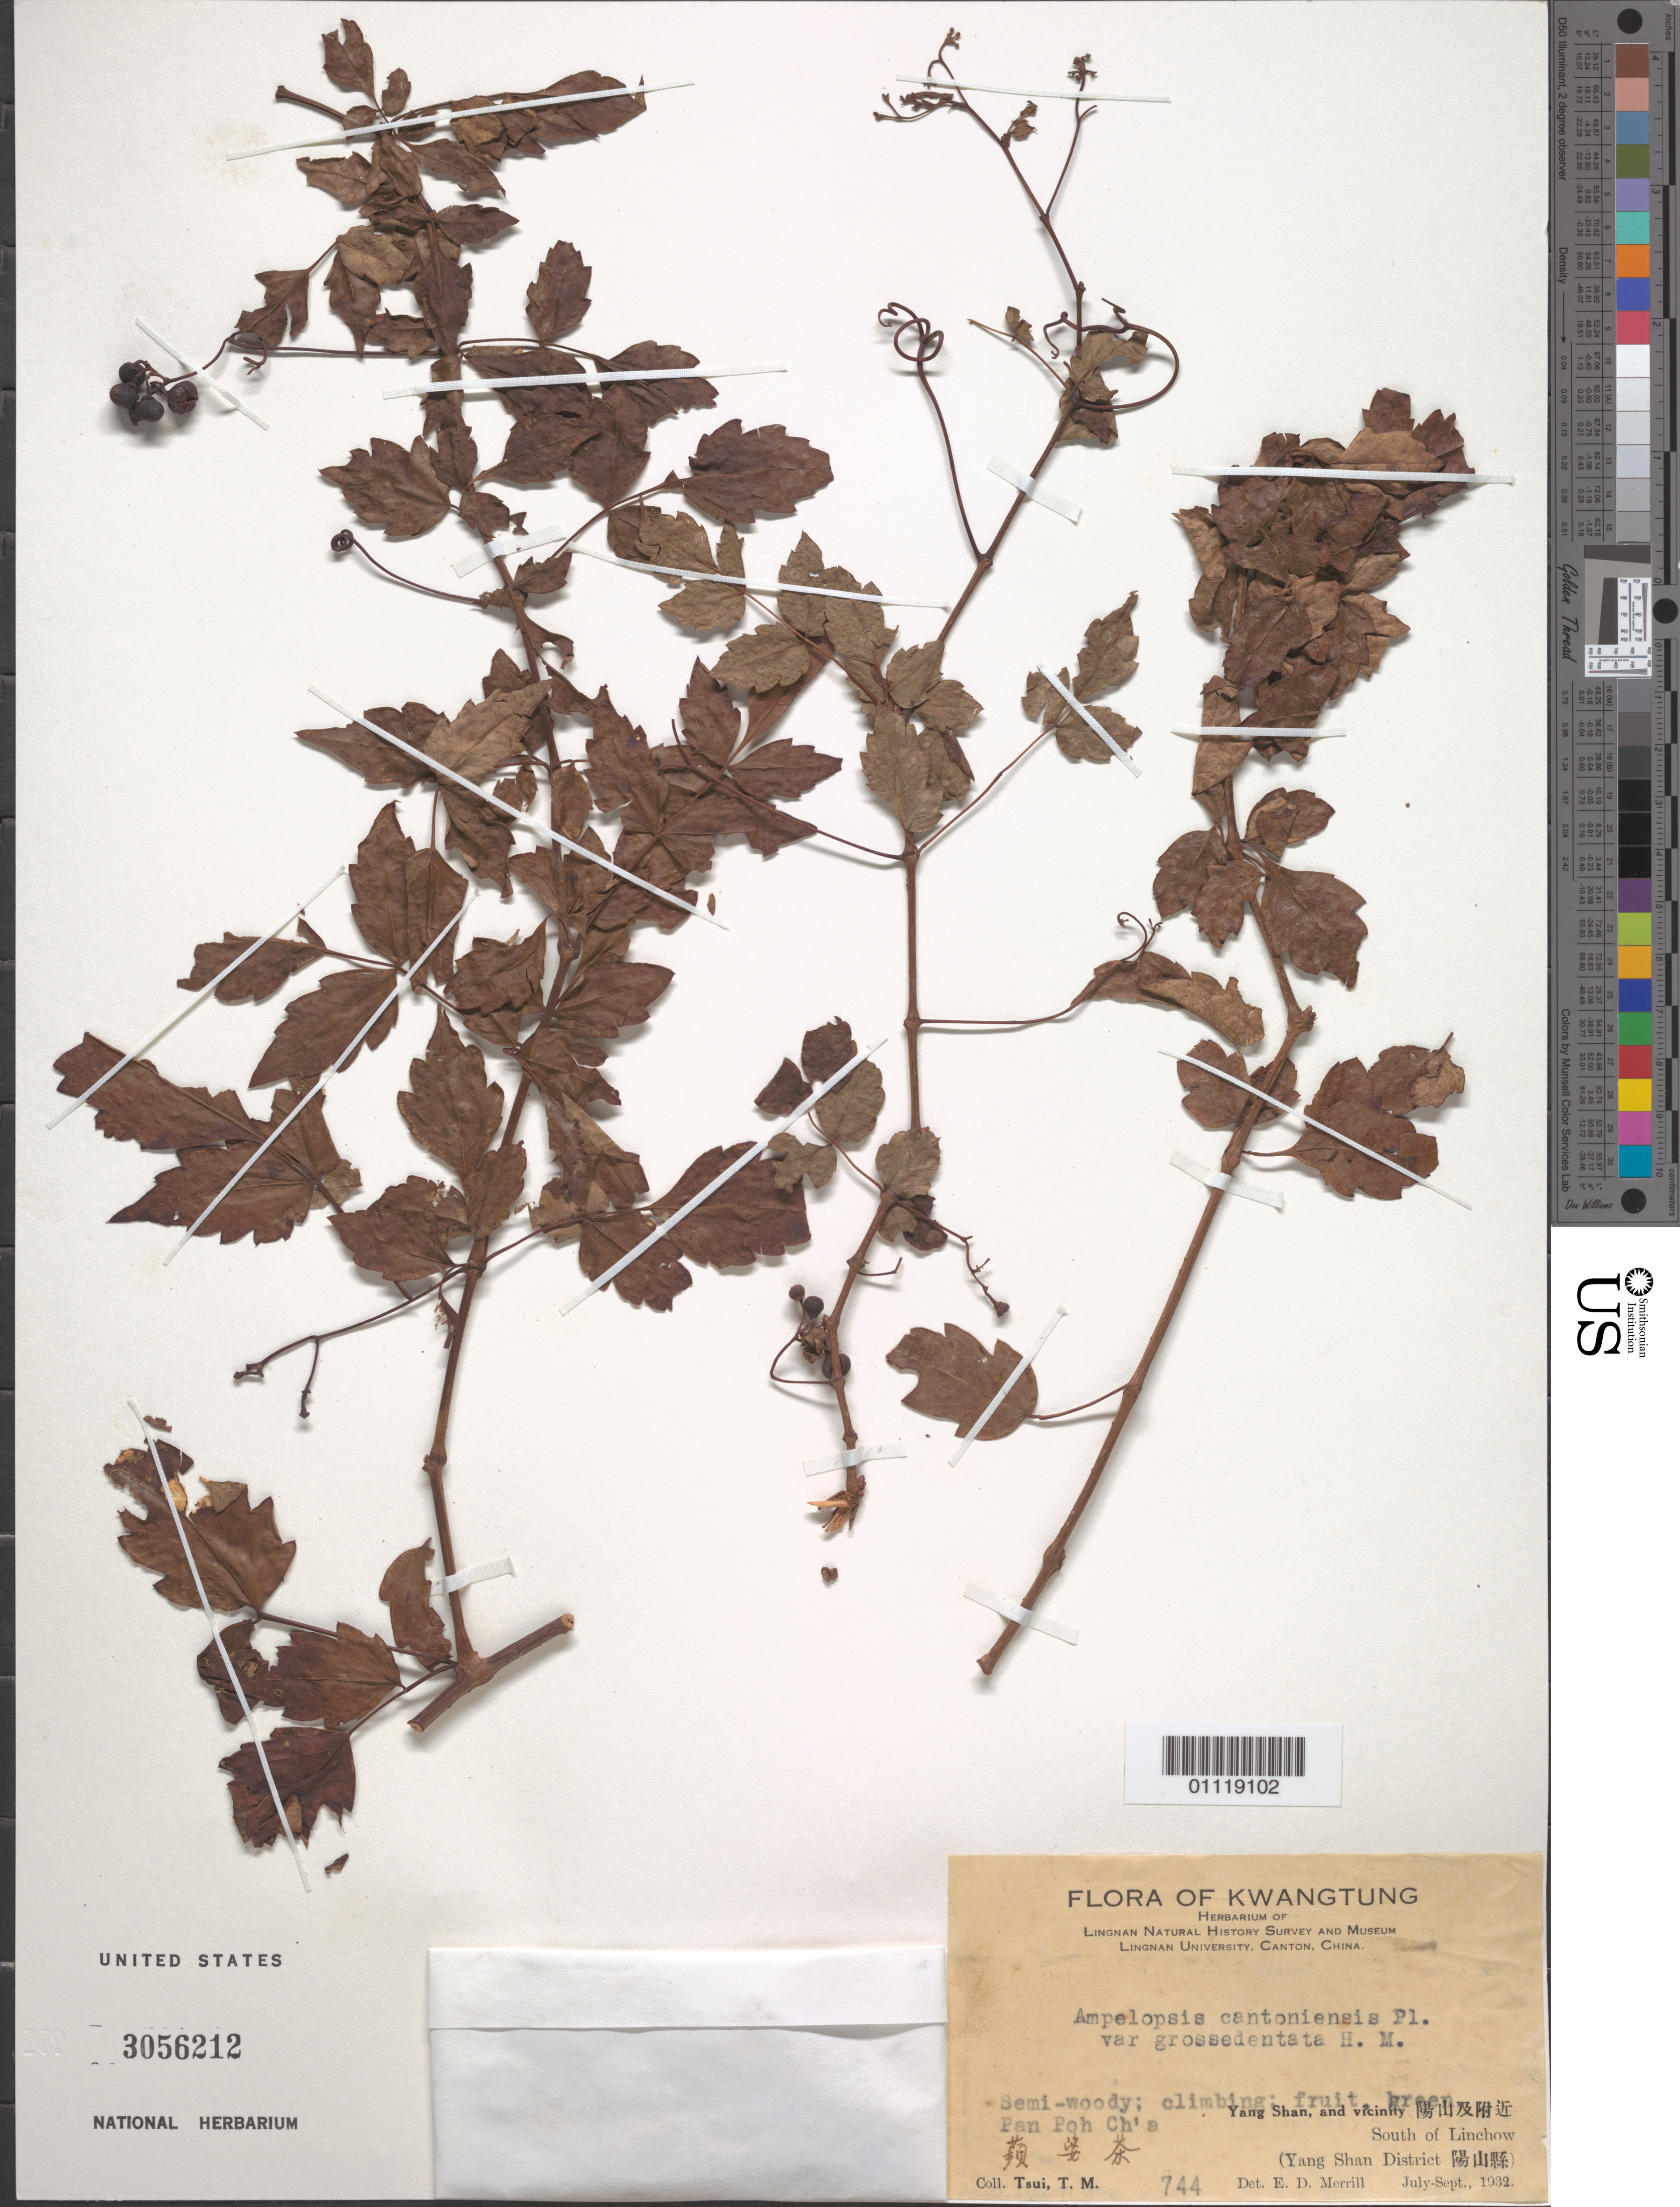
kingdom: Plantae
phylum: Tracheophyta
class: Magnoliopsida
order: Vitales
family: Vitaceae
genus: Ampelopsis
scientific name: Ampelopsis cantoniensis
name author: (W. Hook. & H.J. Arn.) Planch.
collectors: T. Tsui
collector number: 744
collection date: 1932-07/1932-09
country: China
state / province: Guangdong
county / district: Yangchun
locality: S of Linchow.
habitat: Semi-woody; climbing.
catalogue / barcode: US 3056212